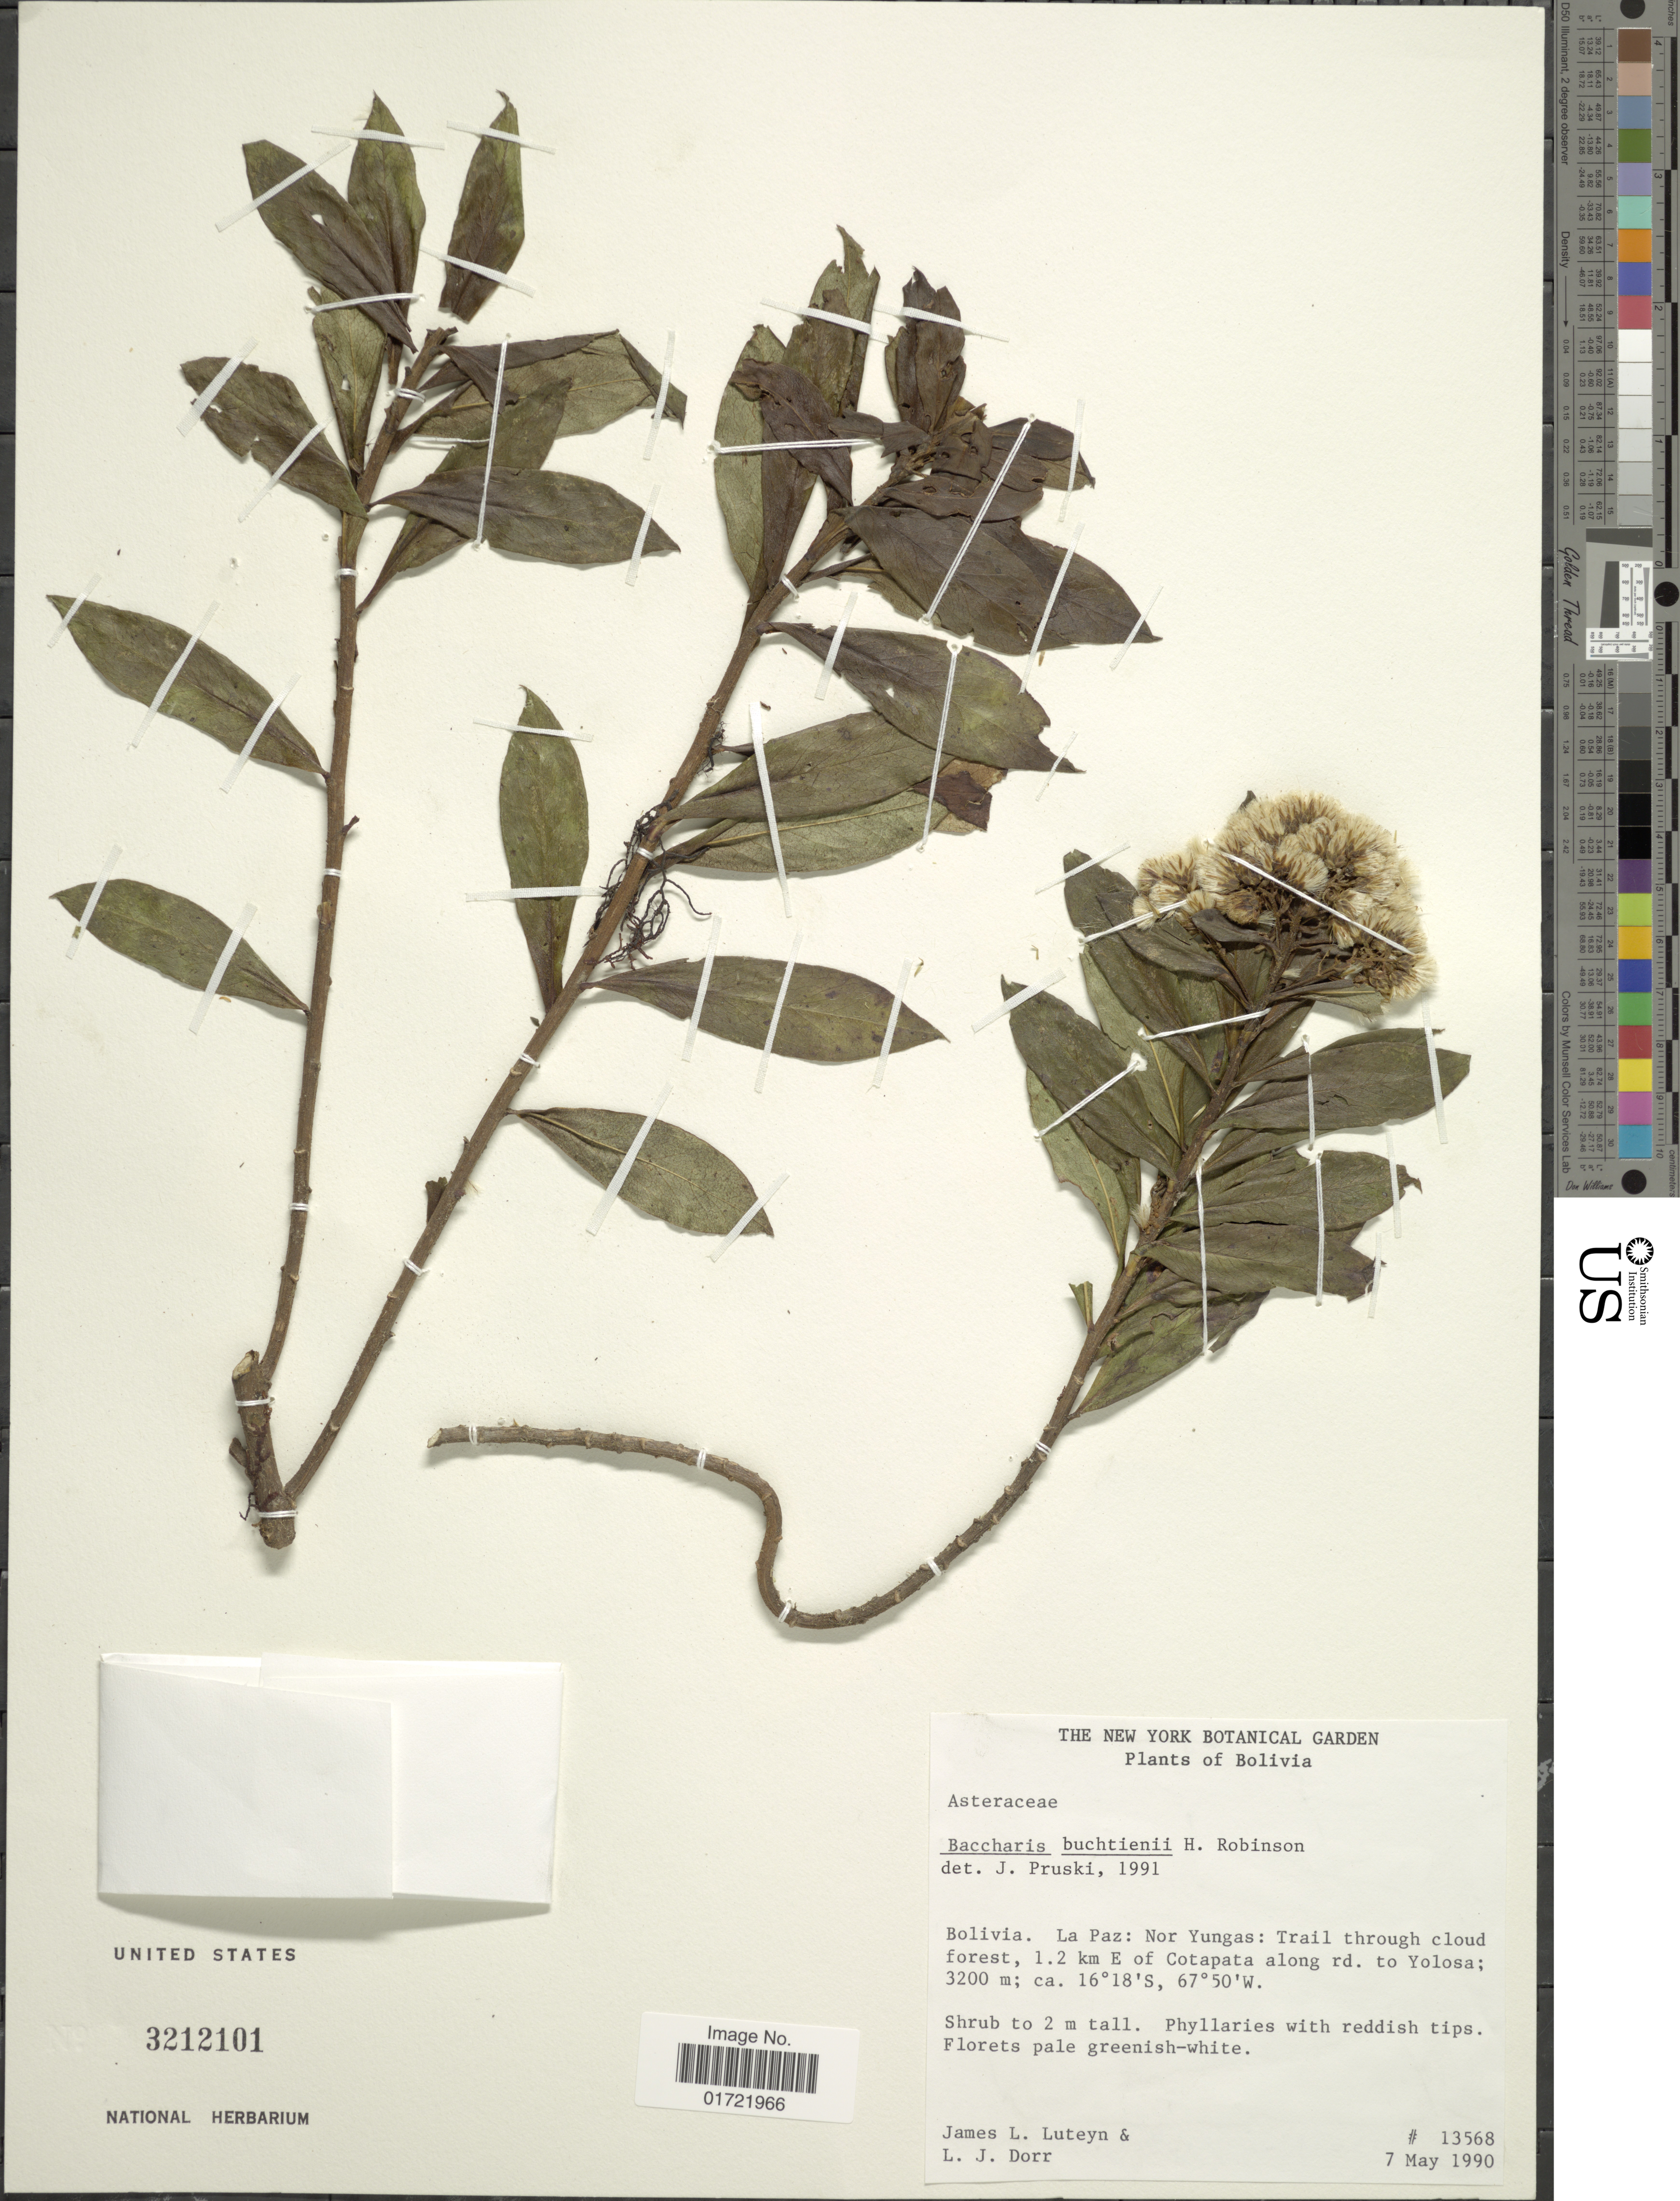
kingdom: Plantae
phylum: Tracheophyta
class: Magnoliopsida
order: Asterales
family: Asteraceae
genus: Baccharis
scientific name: Baccharis buchtienii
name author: H. Rob.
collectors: J. L. Luteyn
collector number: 13568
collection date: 1990-05-07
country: Bolivia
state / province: La Paz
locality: Nor Yngas: Trail through cloud forest, 1.2 km E of Cotopata along rd. to Yolosa.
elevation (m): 3200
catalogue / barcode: US 3212101